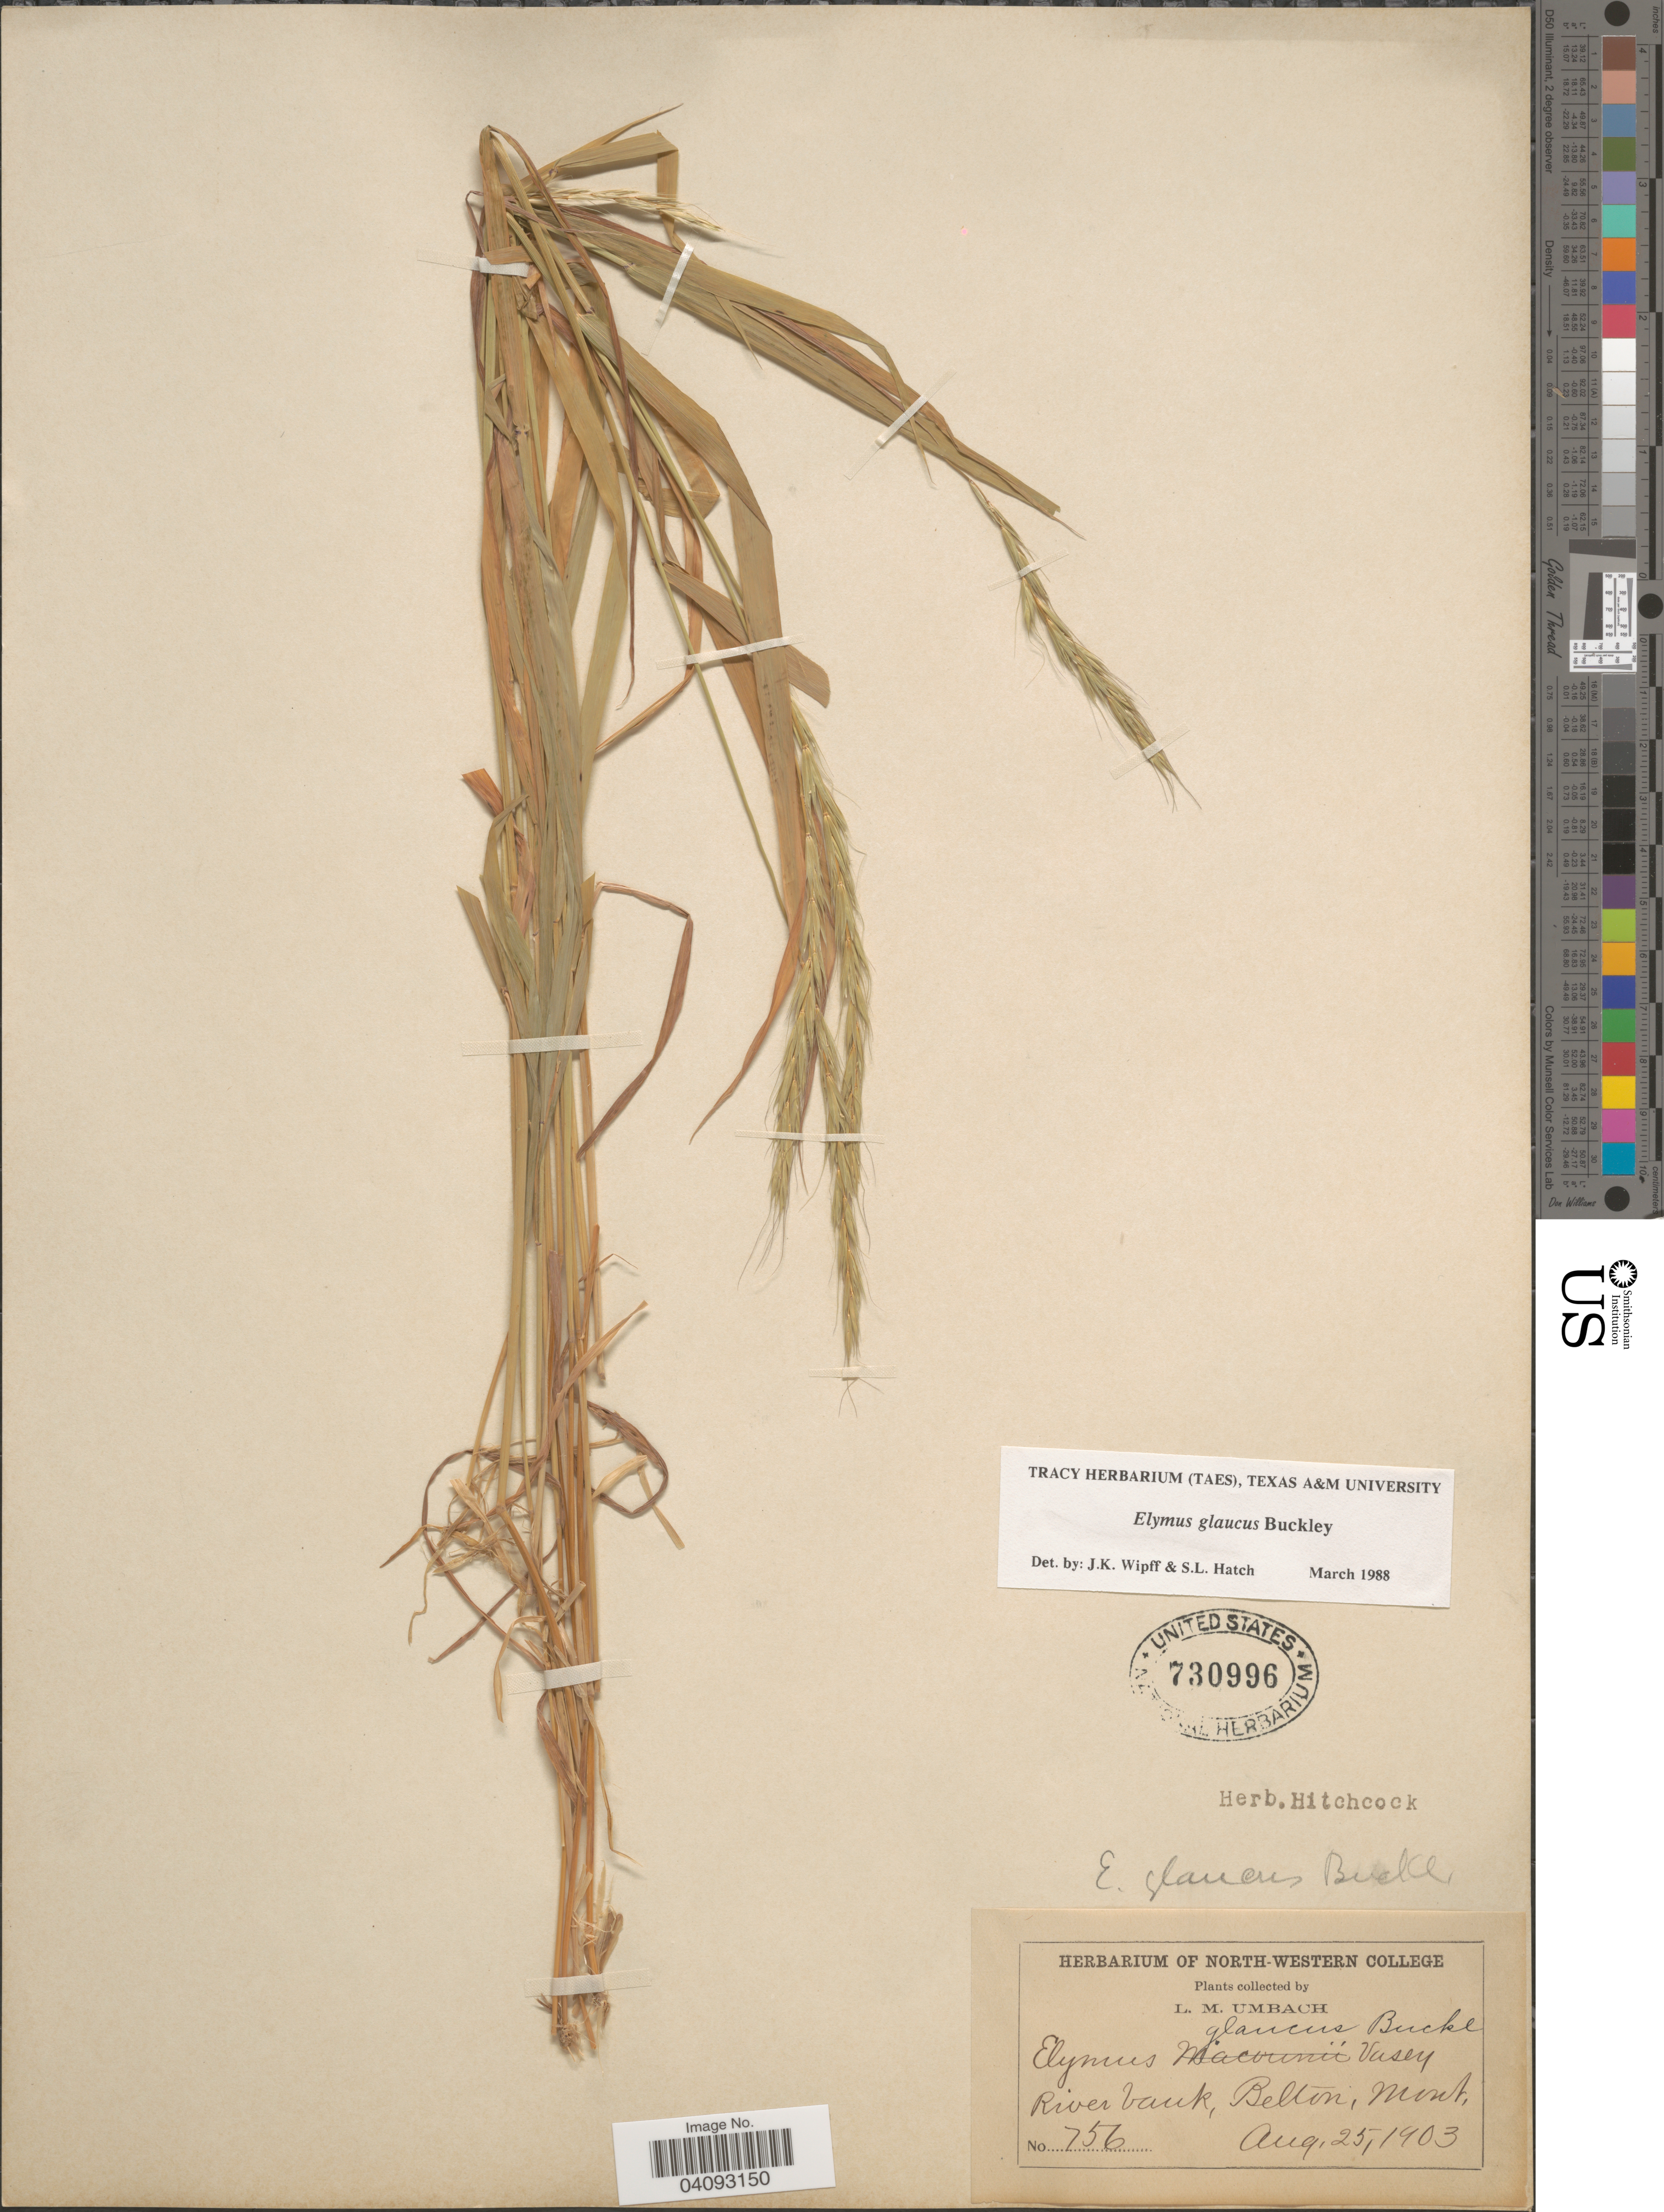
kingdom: Plantae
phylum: Tracheophyta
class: Liliopsida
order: Poales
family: Poaceae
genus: Elymus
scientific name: Elymus glaucus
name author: Buckley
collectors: L. M. Umbach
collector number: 756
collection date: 1903-08-25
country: United States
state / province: Montana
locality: River bank, Belton.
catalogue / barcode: US 730996